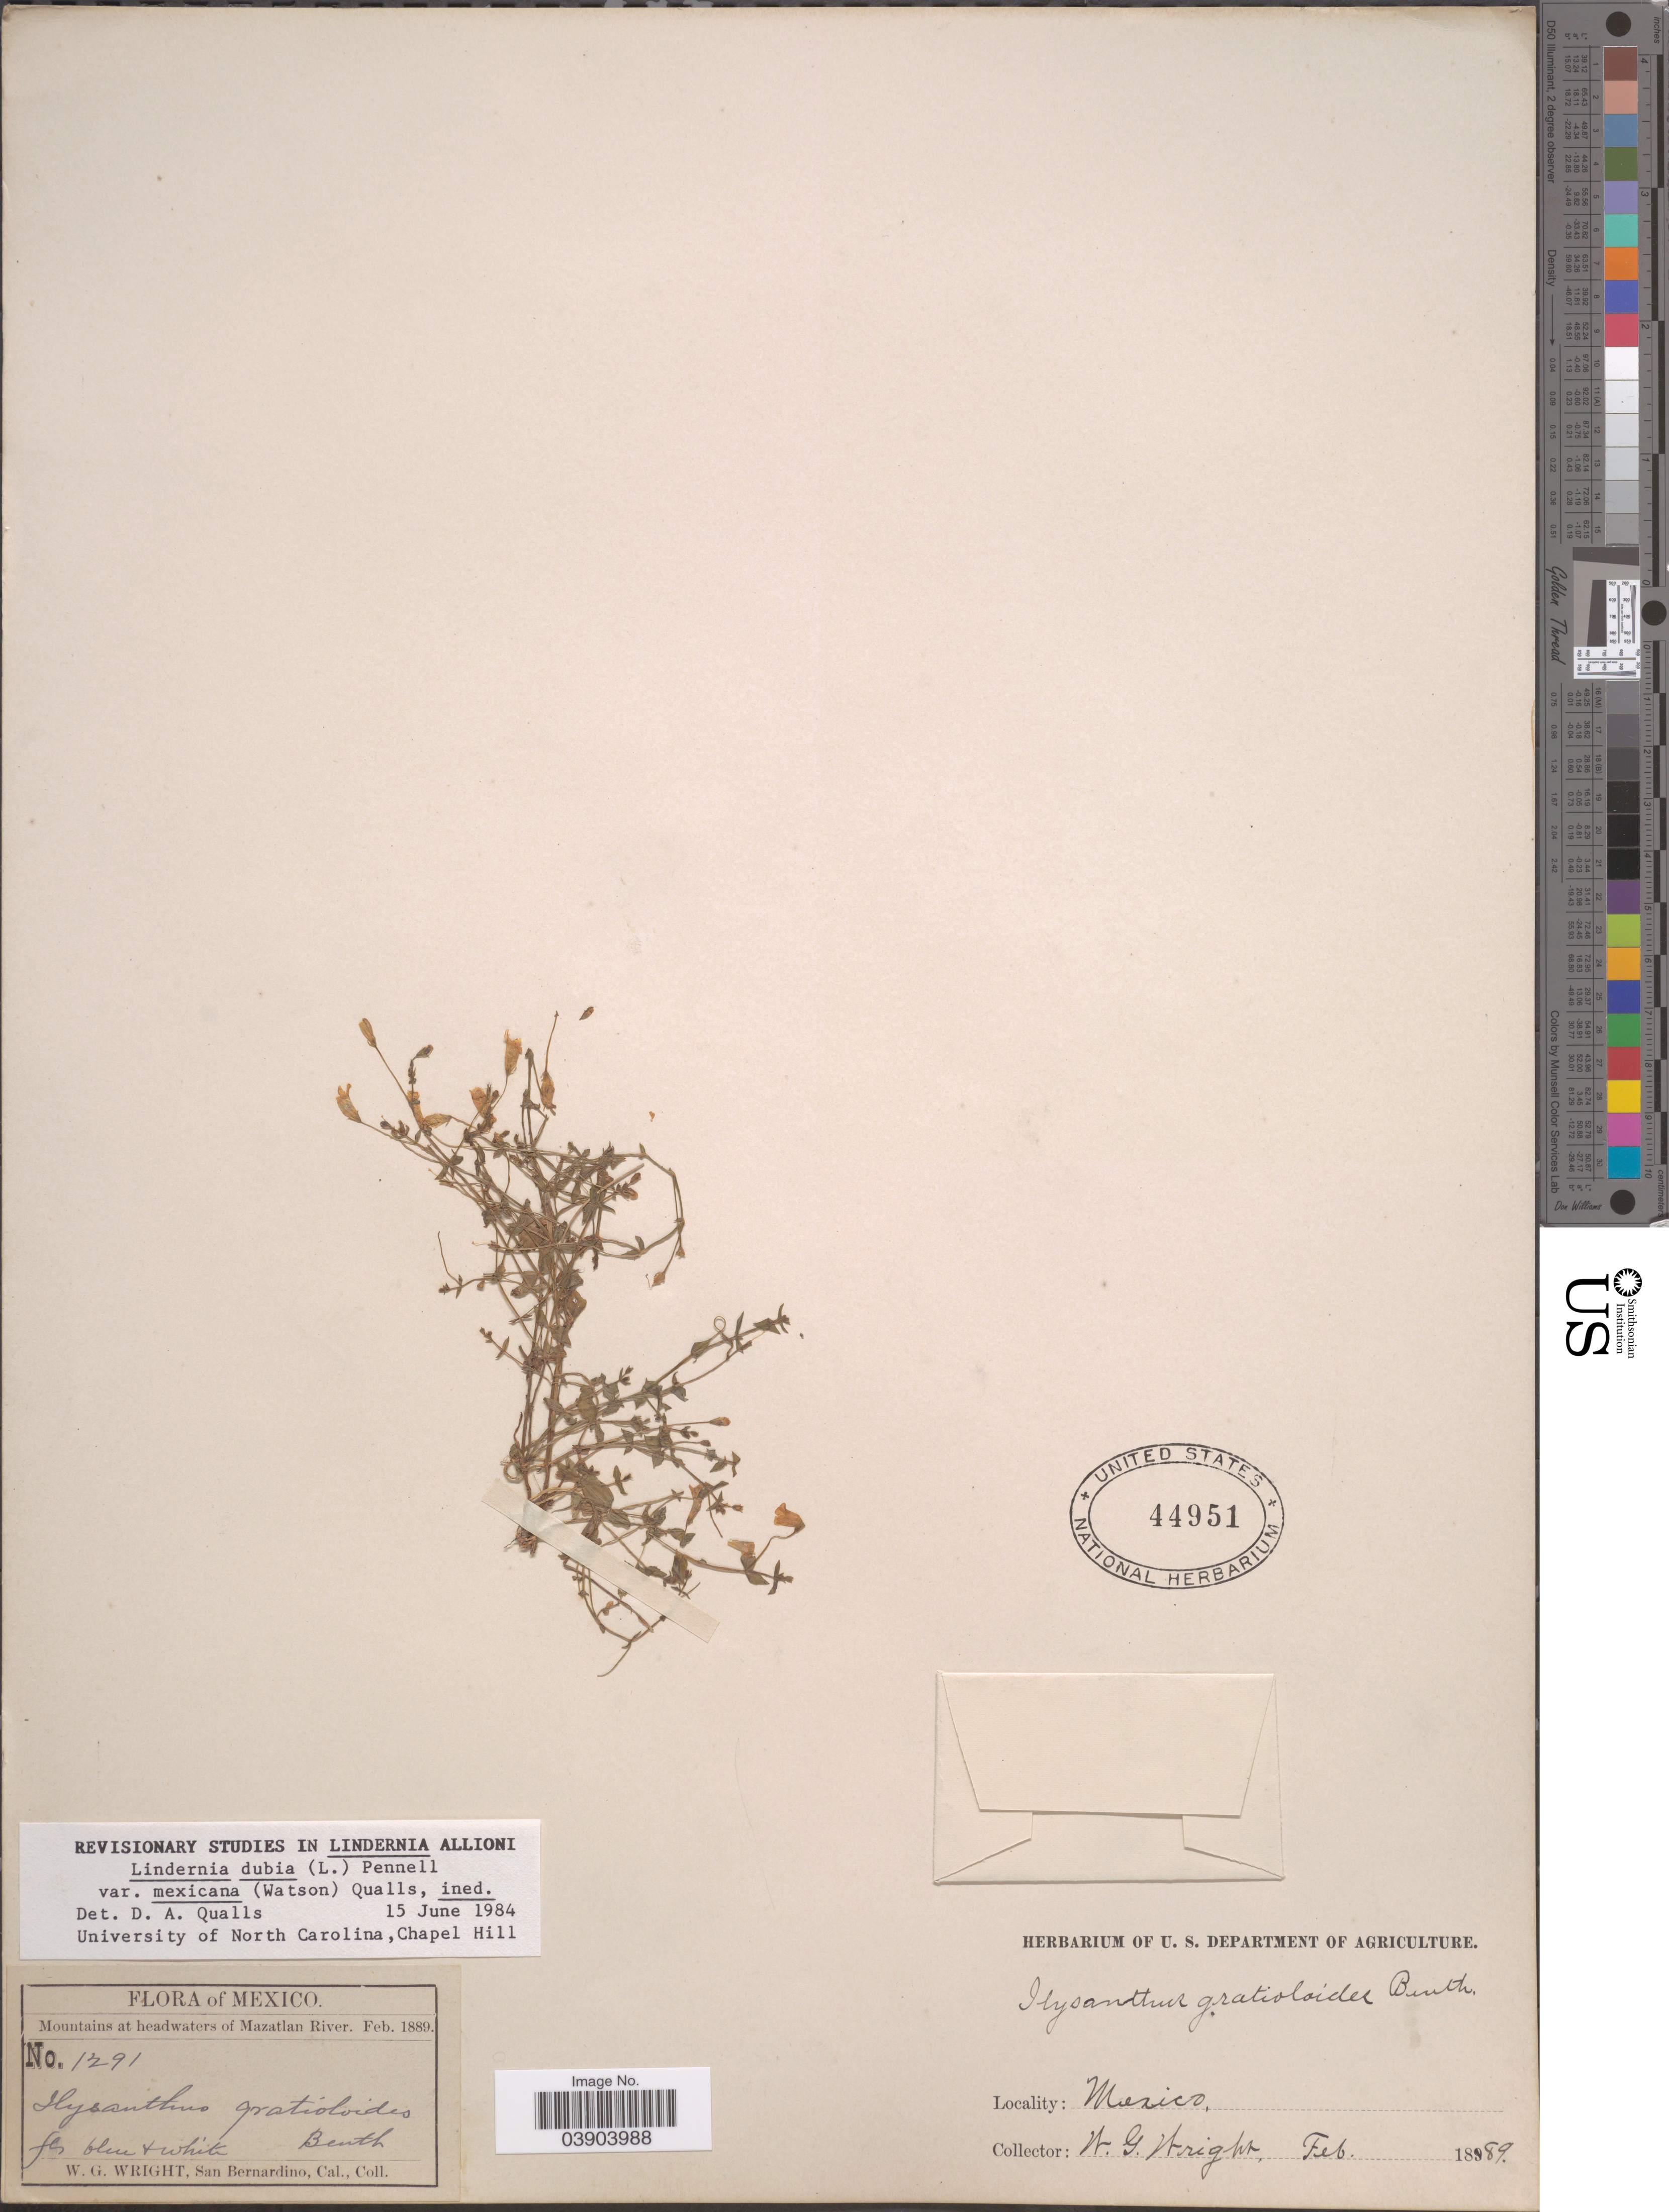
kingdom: Plantae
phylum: Tracheophyta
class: Magnoliopsida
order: Lamiales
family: Linderniaceae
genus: Lindernia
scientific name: Lindernia dubia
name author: (L.) Pennell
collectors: W. G. Wright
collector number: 1291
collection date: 1889-02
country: Mexico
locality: Mountains at headwaters of Mazatlan River.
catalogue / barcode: US 44951